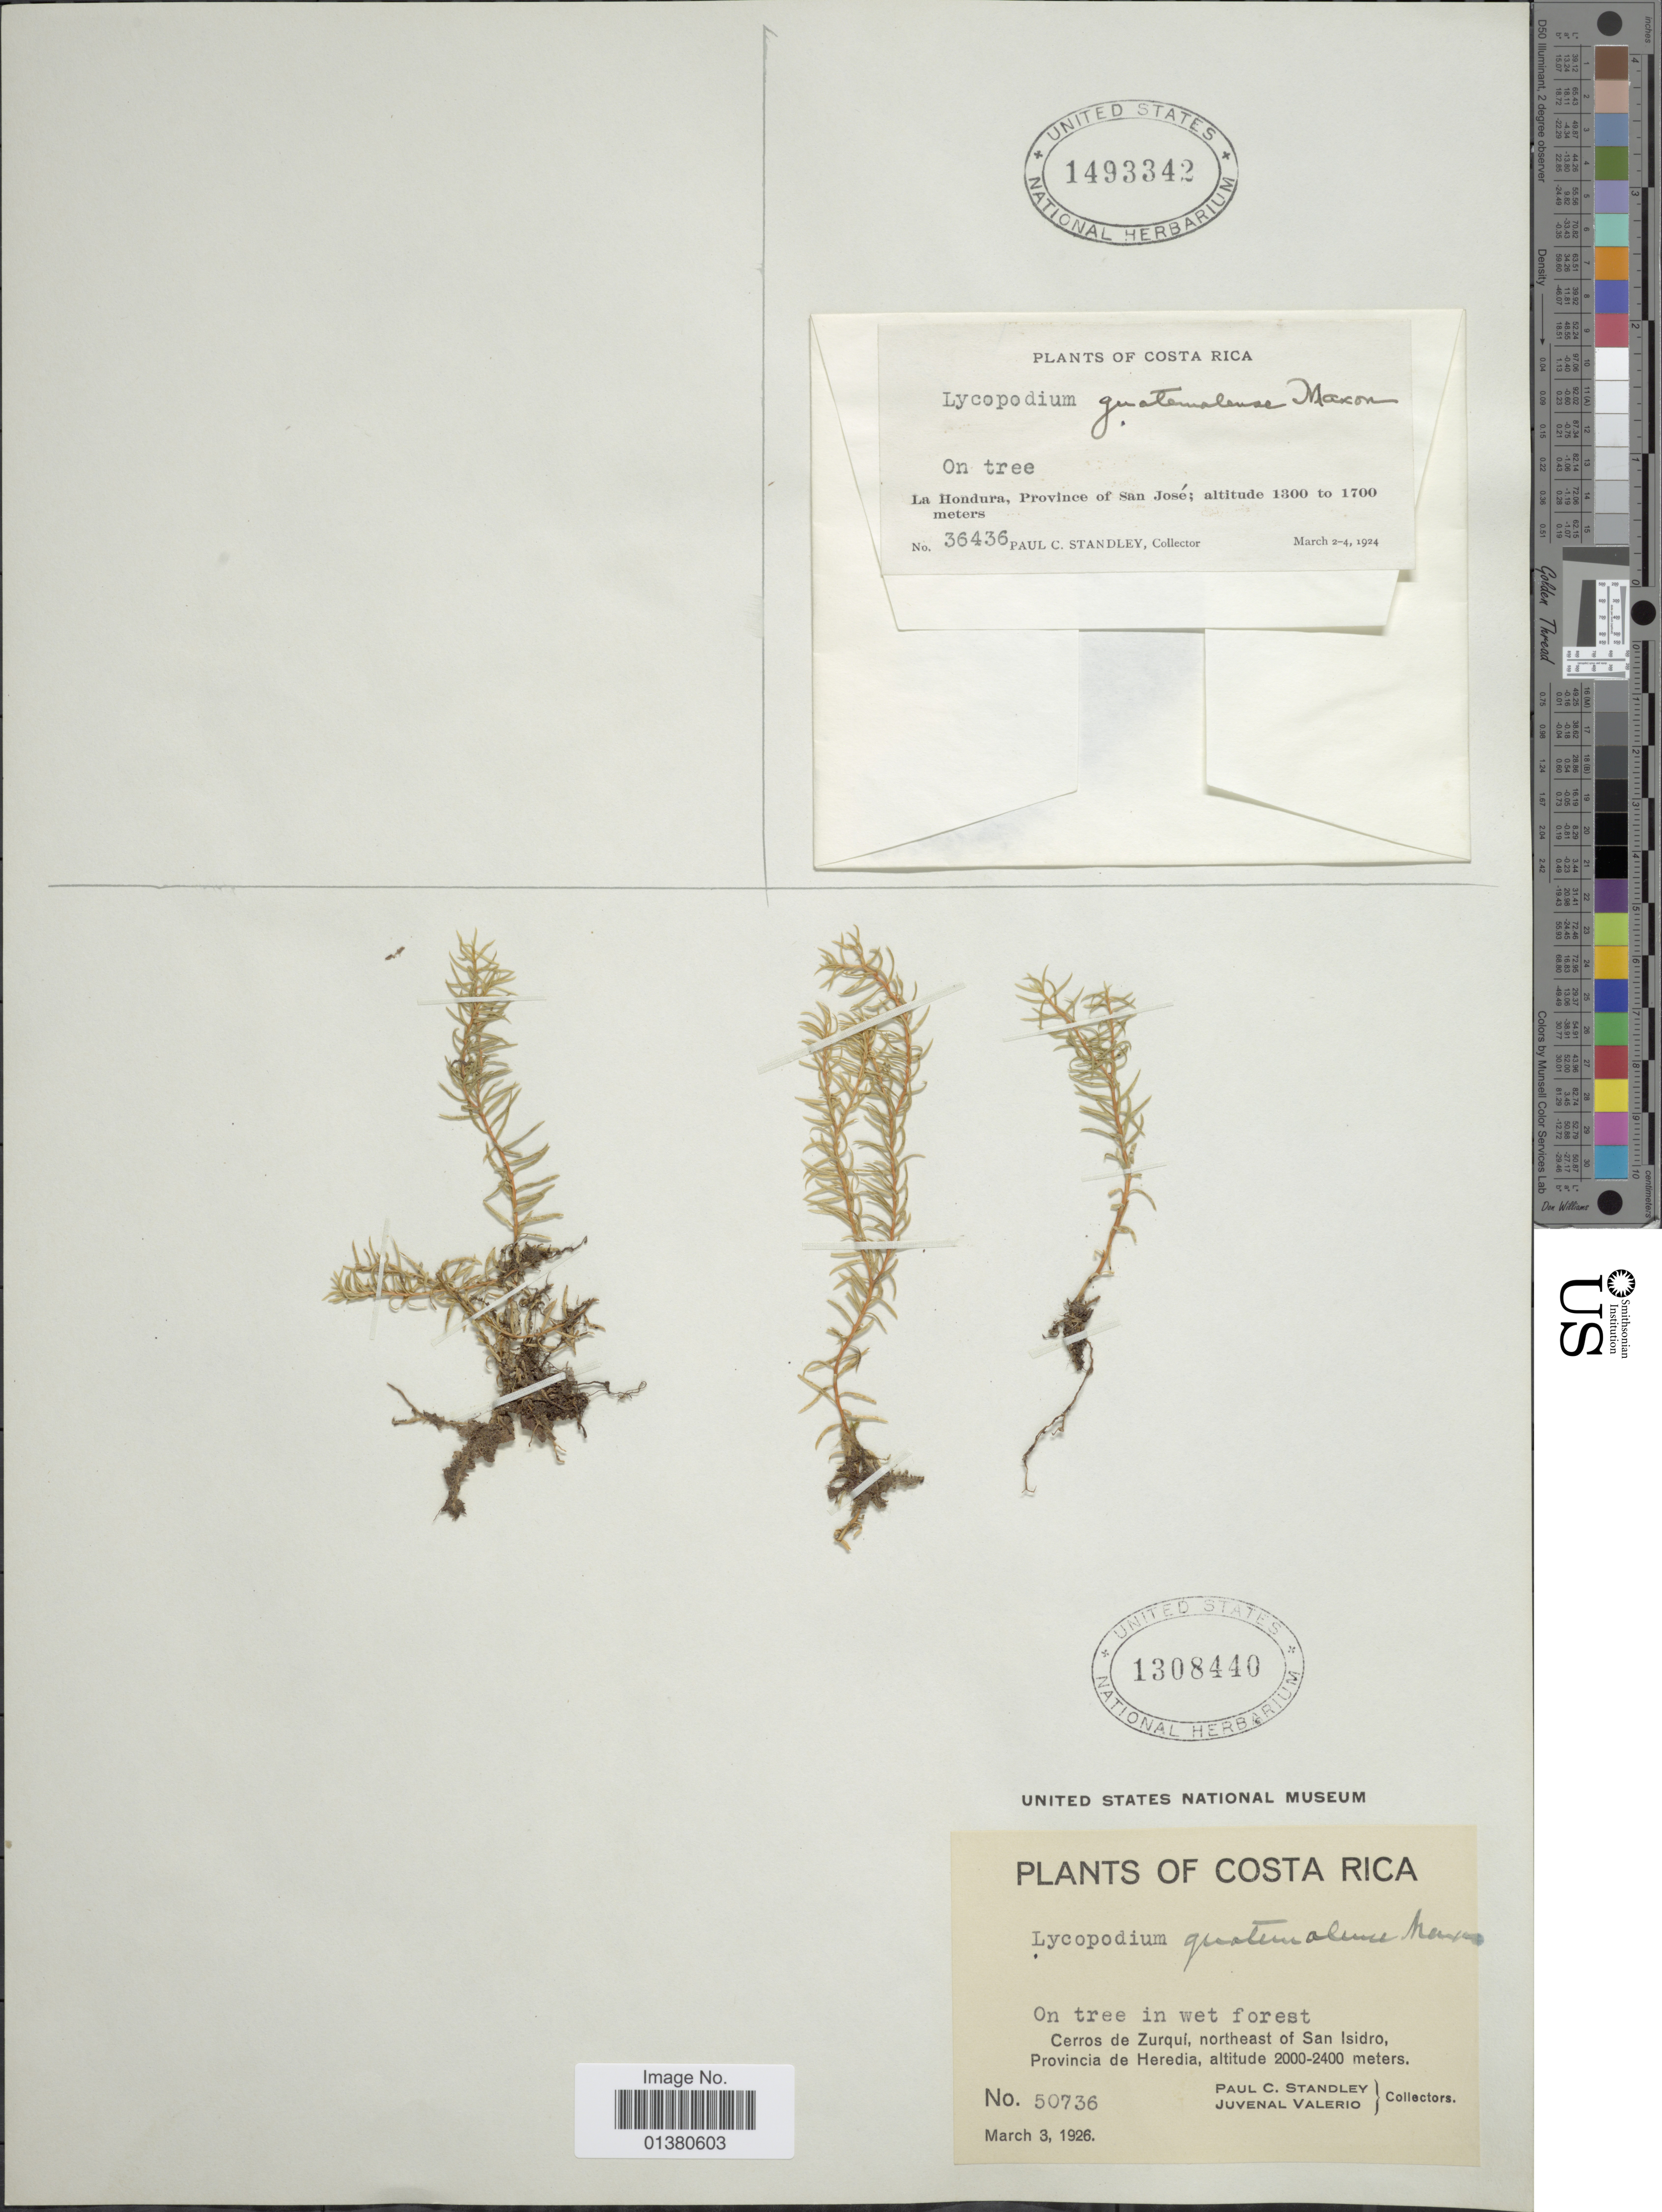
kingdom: Plantae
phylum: Tracheophyta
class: Lycopodiopsida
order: Lycopodiales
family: Lycopodiaceae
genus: Phlegmariurus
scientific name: Phlegmariurus capillaris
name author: (Sodiro) B. Øllg.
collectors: P. C. Standley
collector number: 36436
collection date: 1924-03-02/1924-03-04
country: Costa Rica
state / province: San José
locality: La Hondura, province of San José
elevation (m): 1300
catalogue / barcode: US 1493342-2